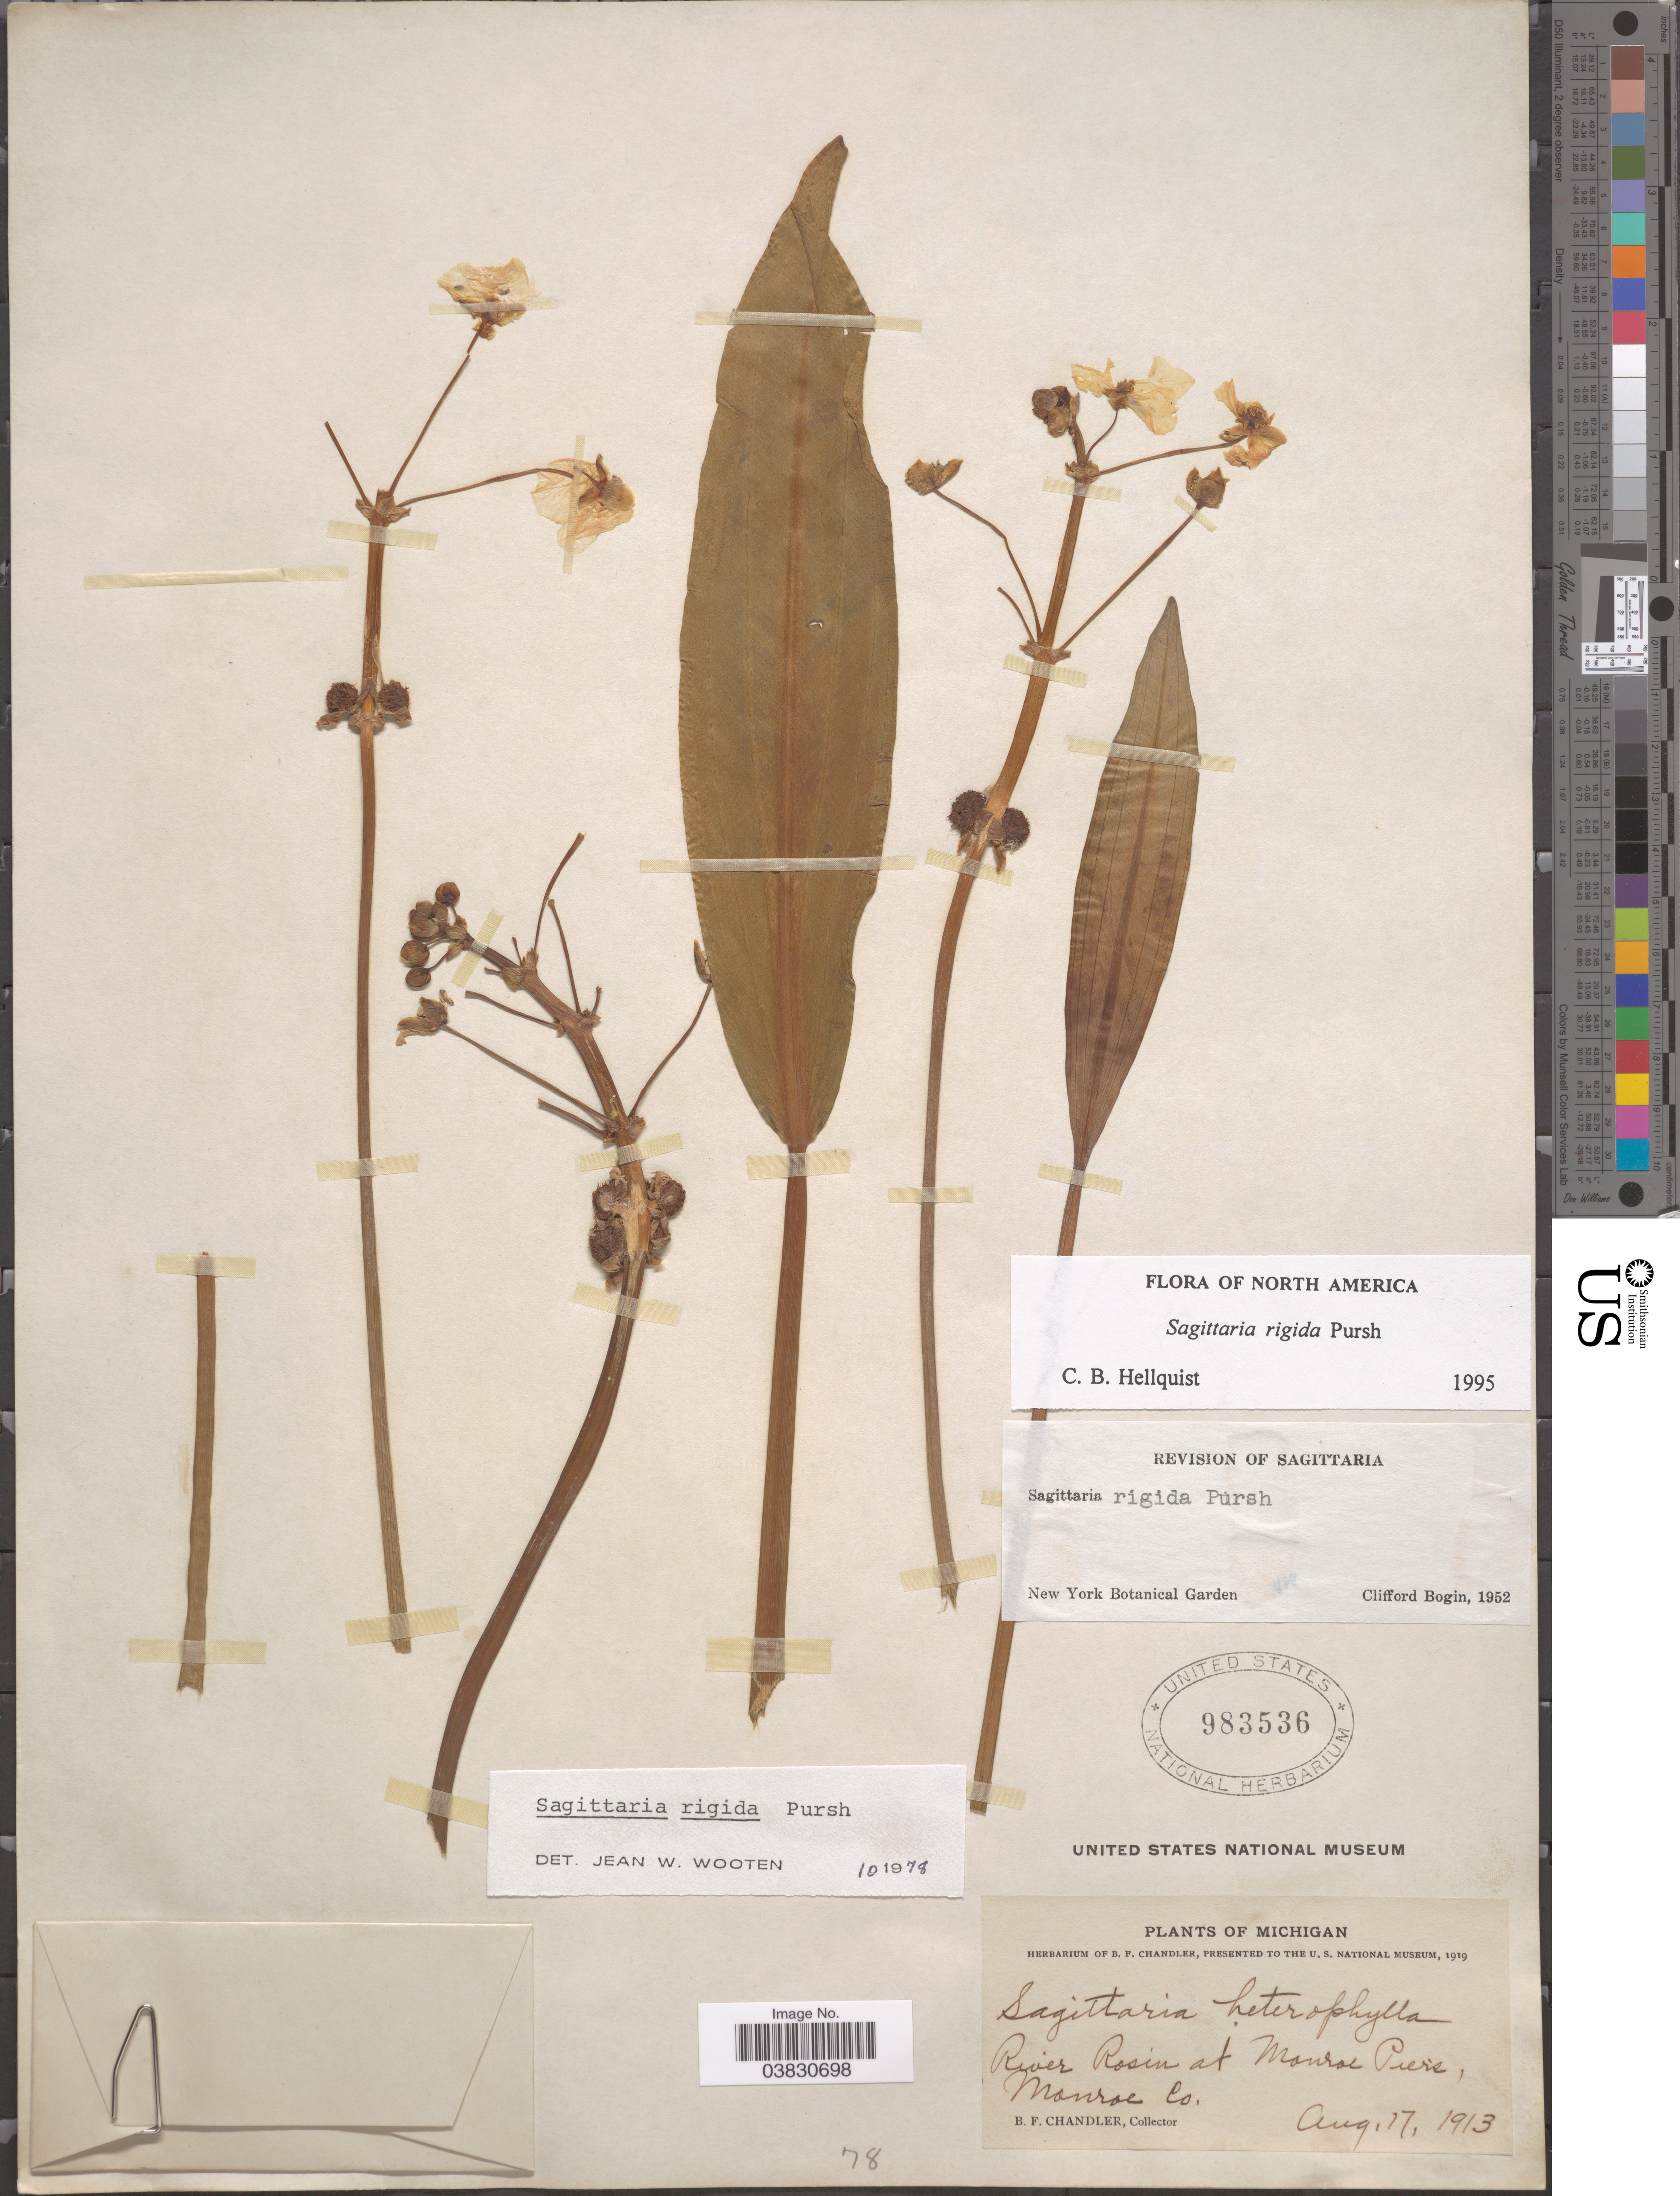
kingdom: Plantae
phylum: Tracheophyta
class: Liliopsida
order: Alismatales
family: Alismataceae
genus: Sagittaria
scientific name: Sagittaria rigida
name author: Pursh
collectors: B. F. Chandler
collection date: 1913-08-17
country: United States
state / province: Michigan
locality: River Rosin at Monroe Piers, Monroe Co.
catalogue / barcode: US 983536